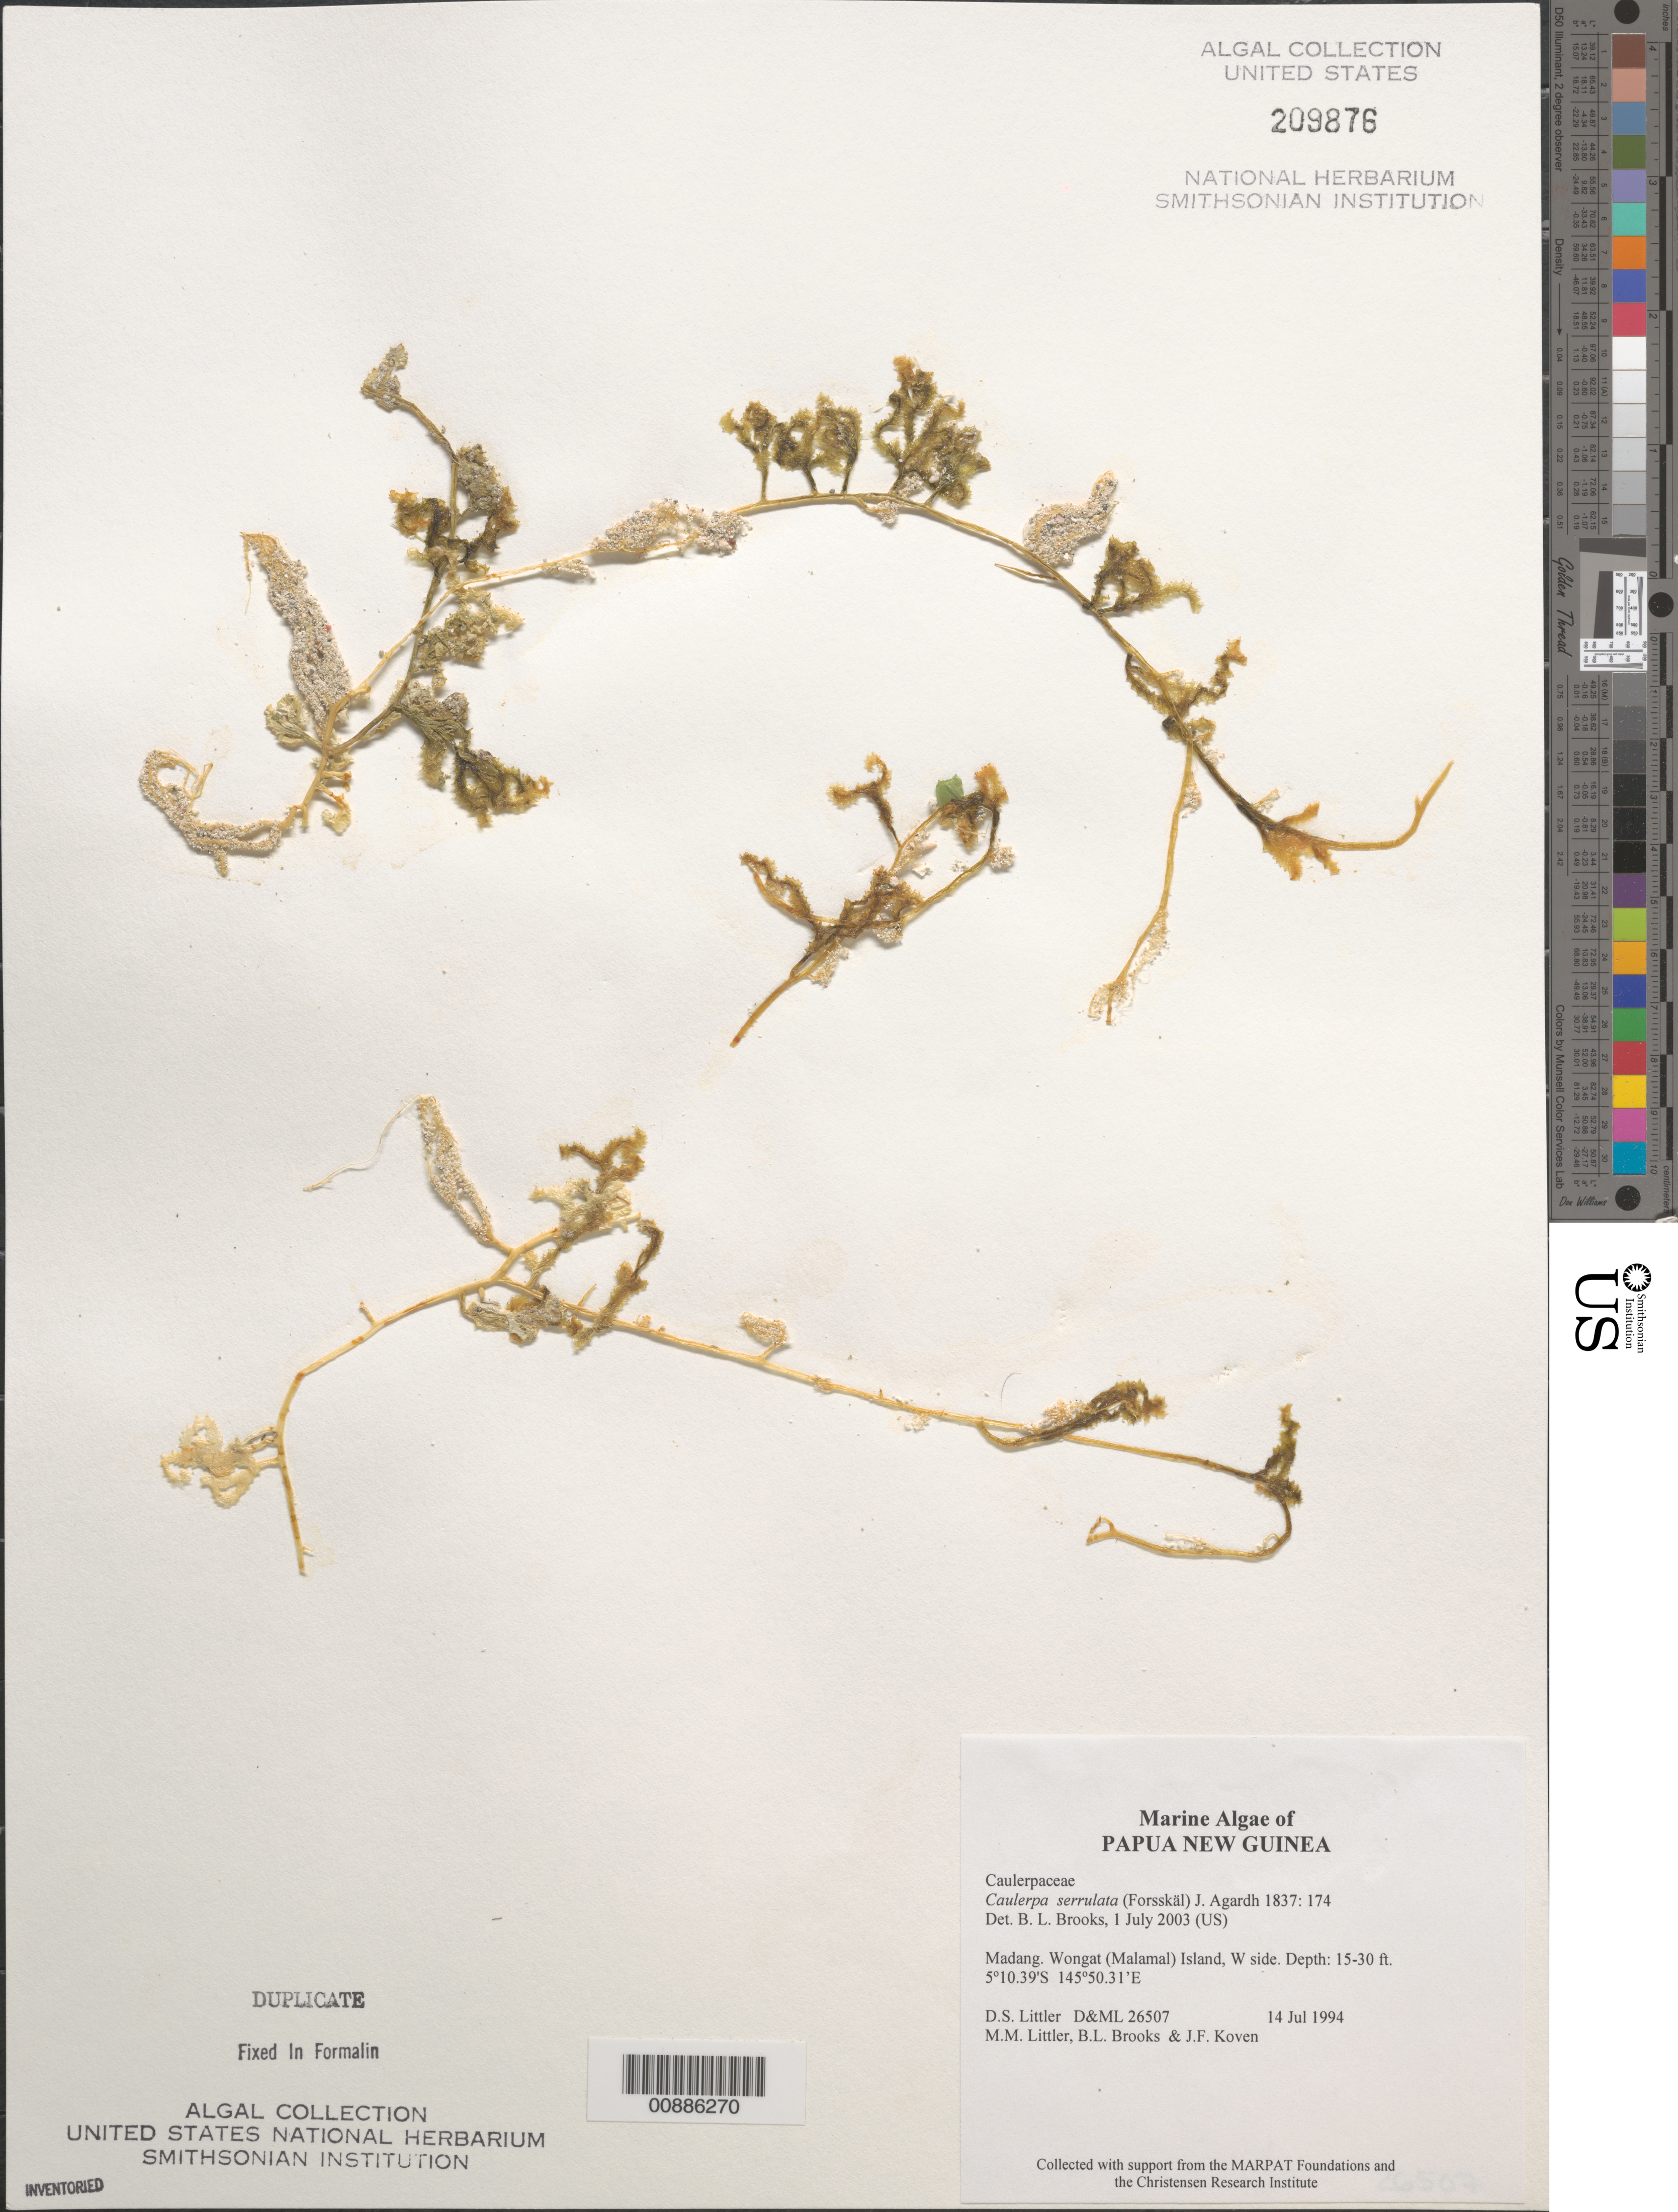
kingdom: Plantae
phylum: Chlorophyta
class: Ulvophyceae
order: Bryopsidales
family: Caulerpaceae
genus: Caulerpa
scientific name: Caulerpa serrulata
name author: (Forssk.) J. Agardh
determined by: Brooks, B. L., (BOT), Smithsonian Institution - National Museum of Natural History (UNITED STATES)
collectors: D. S. Littler, M. M. Littler, B. Brooks & J. Koven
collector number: D&ML 26507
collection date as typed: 14 Jul 1994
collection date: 1994-07-14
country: Papua New Guinea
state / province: Madang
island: Wongat [Malamal]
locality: West side of island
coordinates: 5 10.39'S, 145 50.31'E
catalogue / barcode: US 209876